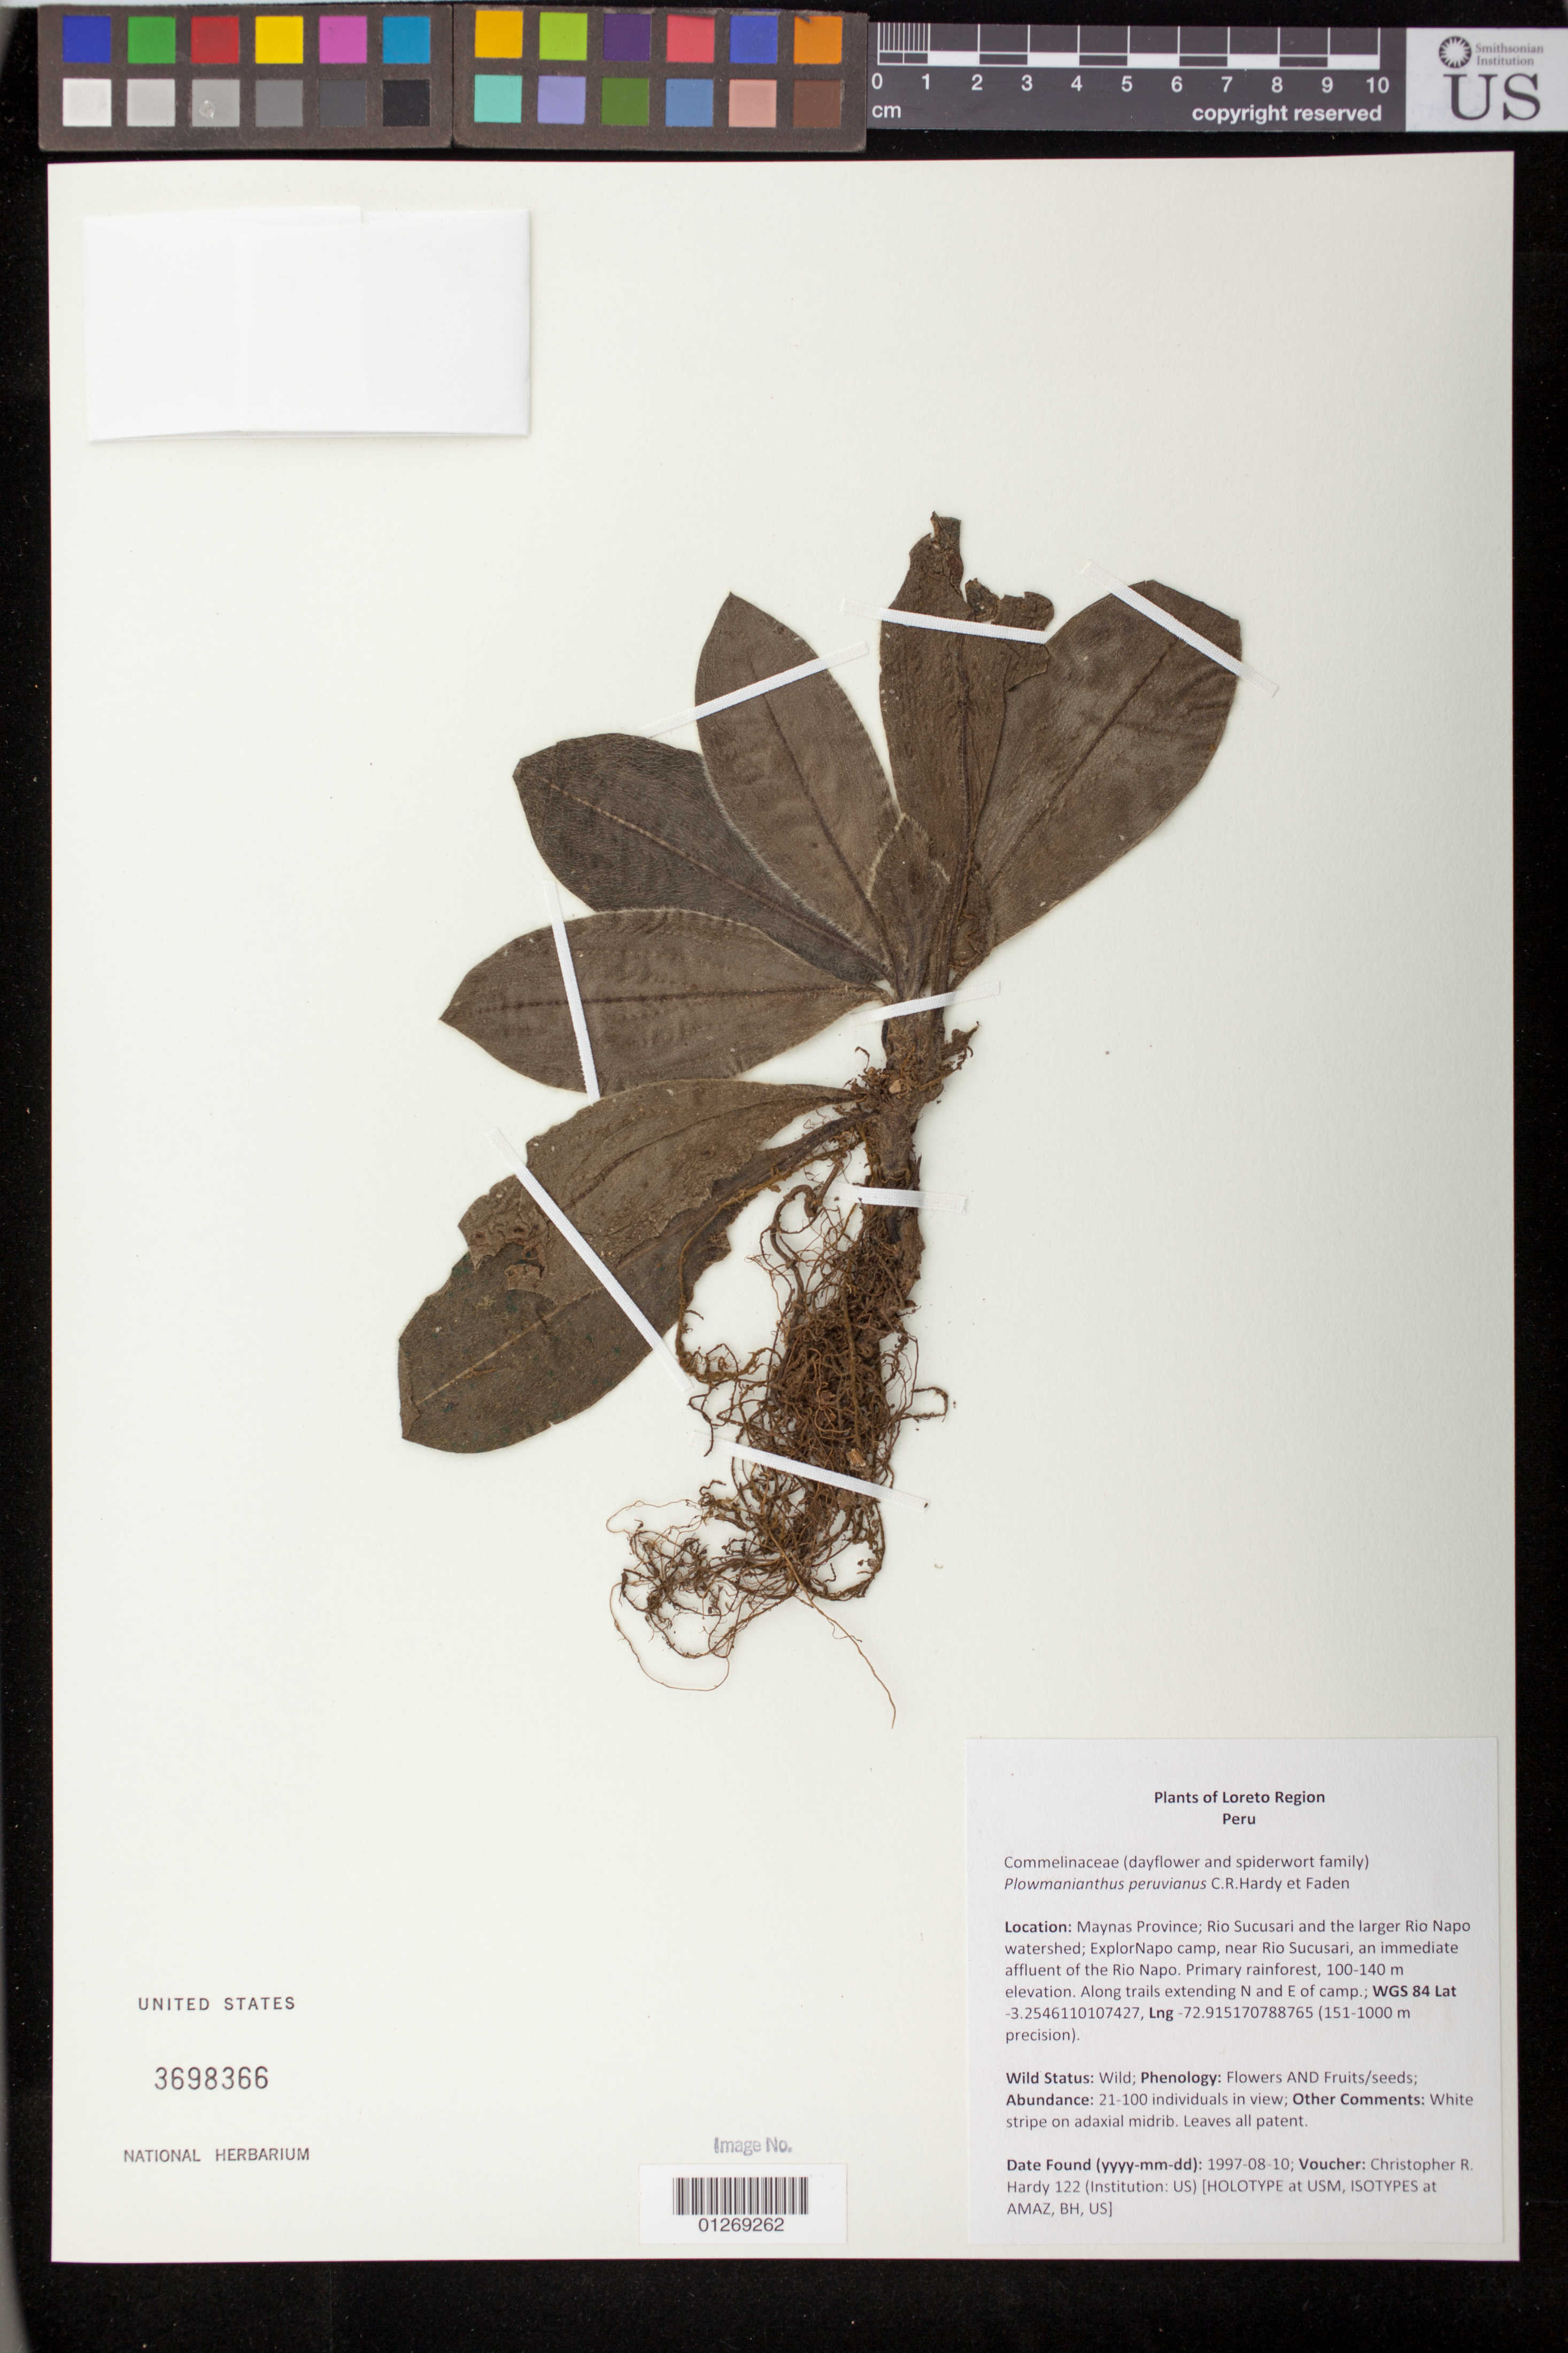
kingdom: Plantae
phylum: Tracheophyta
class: Liliopsida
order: Commelinales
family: Commelinaceae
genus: Plowmanianthus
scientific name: Plowmanianthus peruvianus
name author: C.R. Hardy & Faden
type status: Isotype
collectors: C. R. Hardy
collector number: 122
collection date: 1997-08-10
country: Peru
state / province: Loreto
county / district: Maynas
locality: Maynas Province; Rio Sucusari and the larger Rio Napo watershed; ExplorNapo camp, near Rio Sucusari, an immediate affluent of the Rio Napo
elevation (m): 100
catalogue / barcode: US 3698366